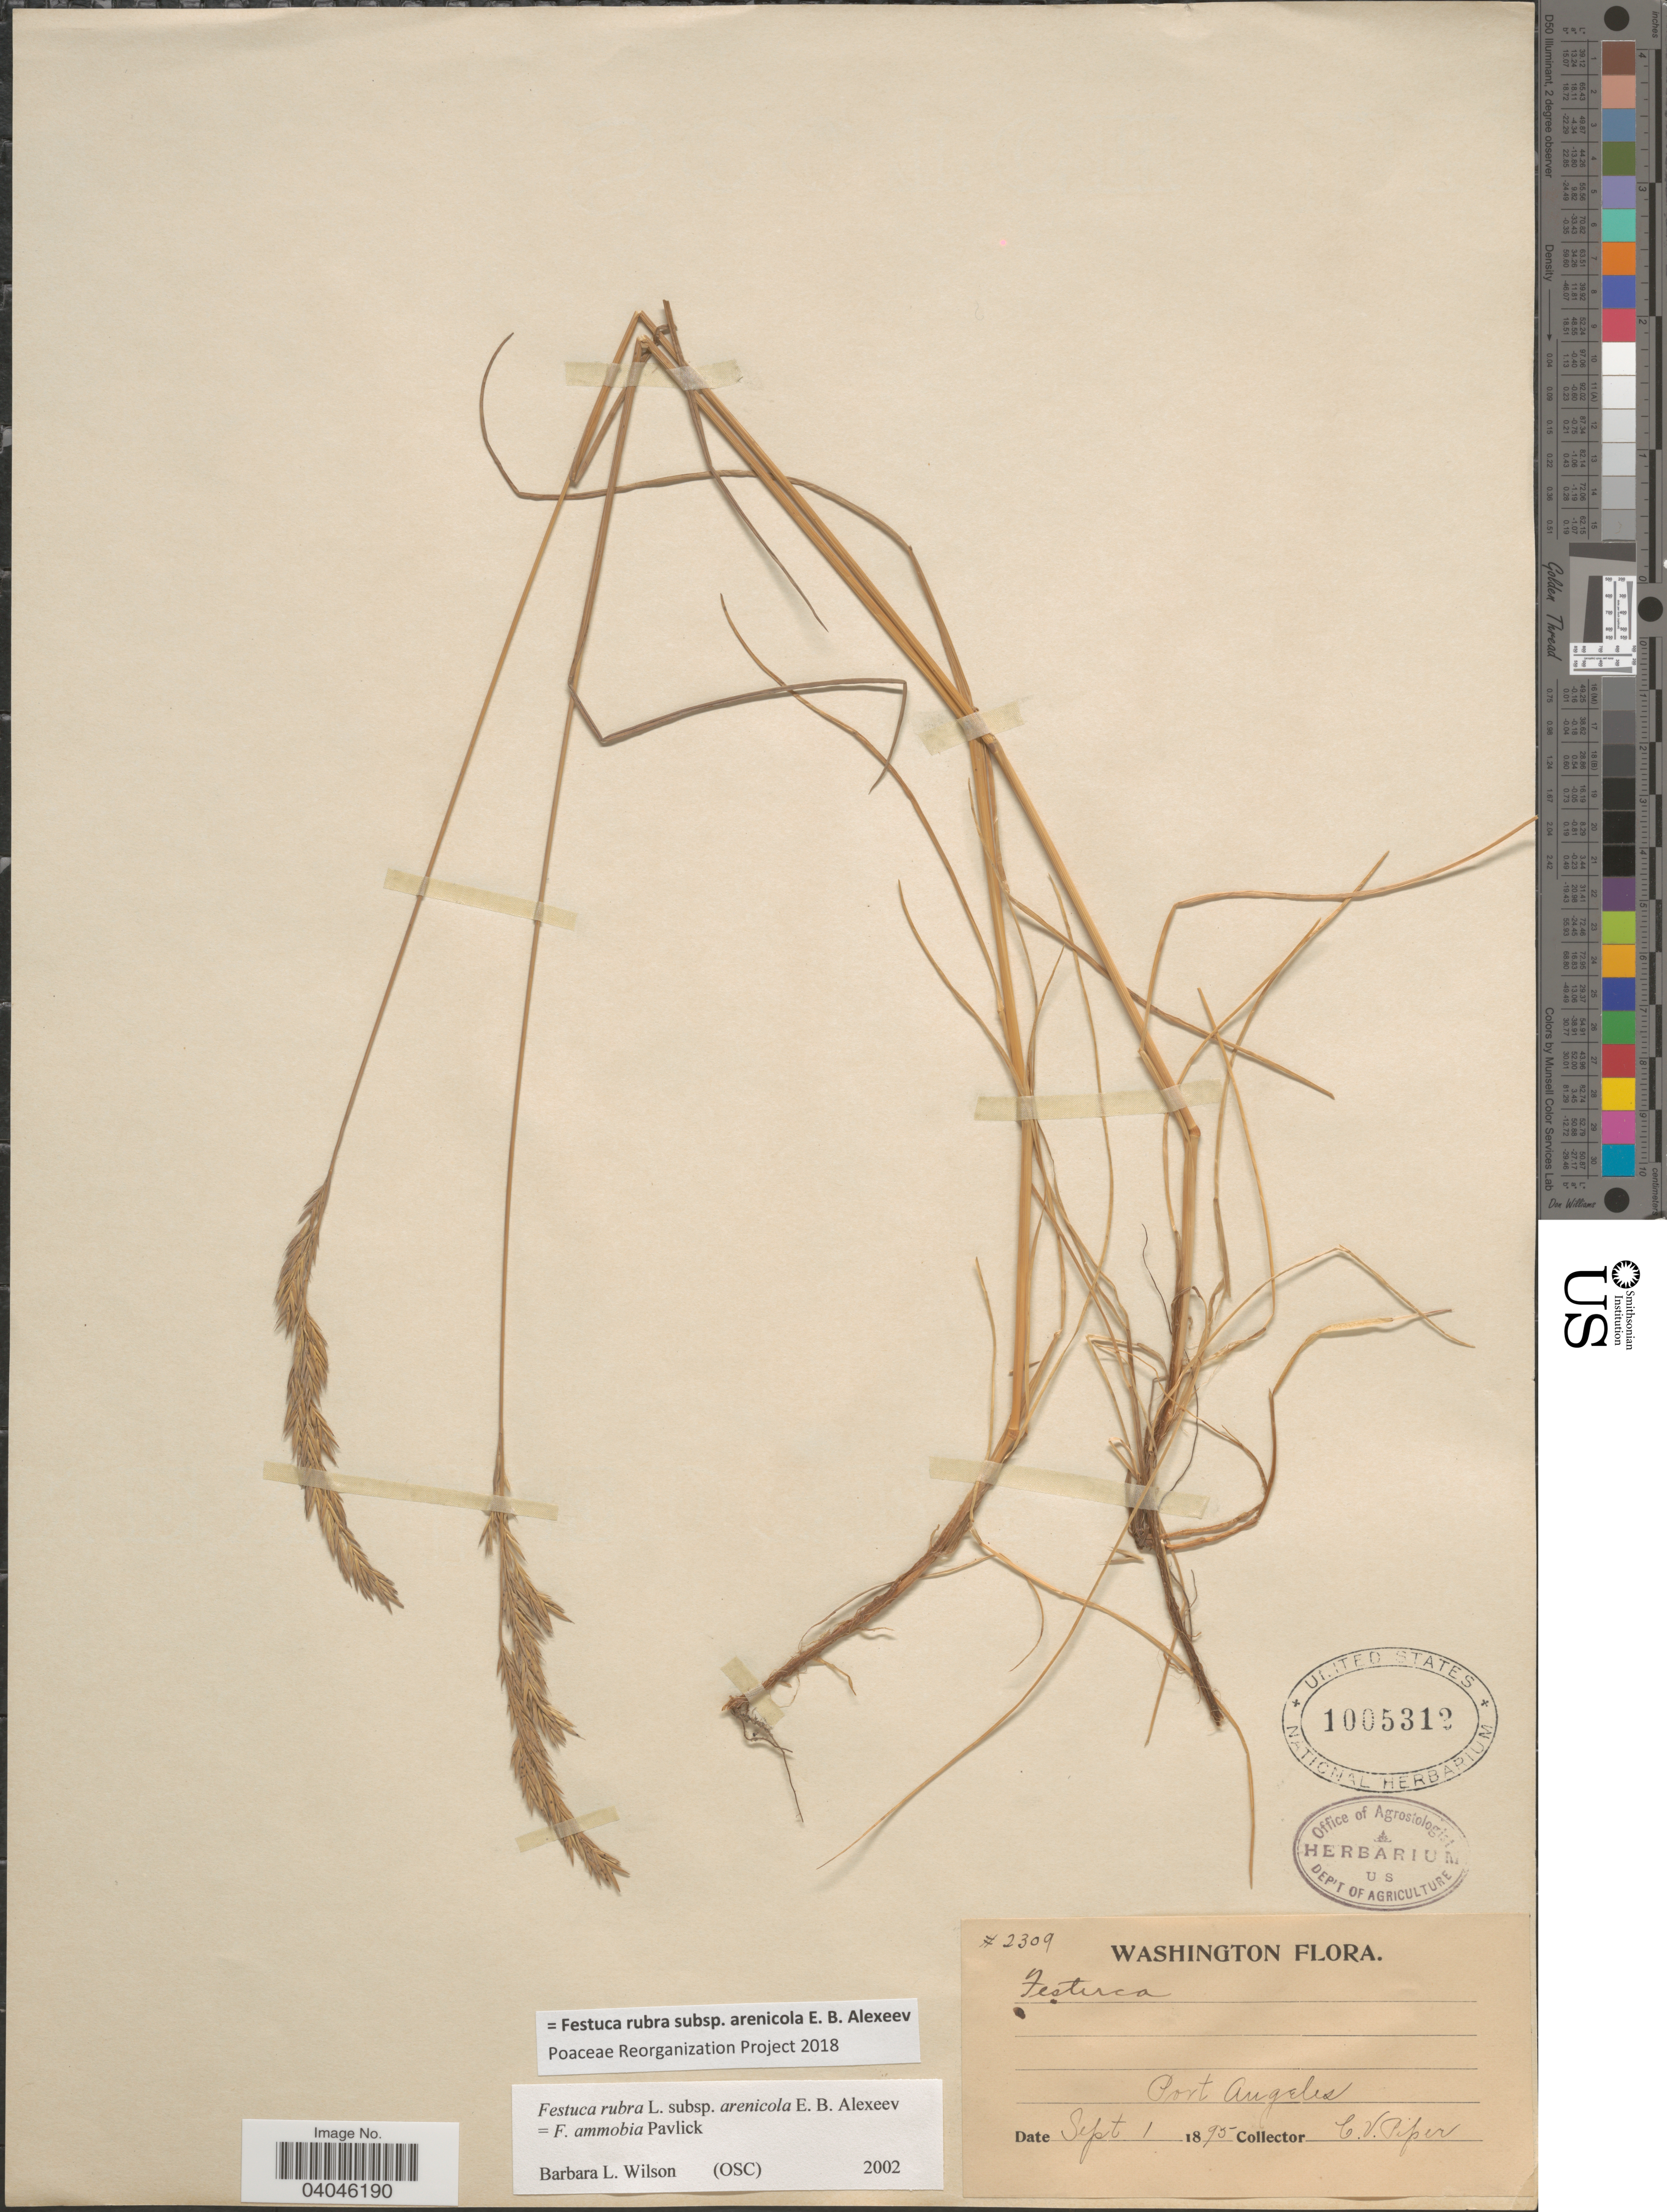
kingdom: Plantae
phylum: Tracheophyta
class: Liliopsida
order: Poales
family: Poaceae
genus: Festuca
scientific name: Festuca rubra subsp. arenicola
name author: E.B. Alexeev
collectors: C. V. Piper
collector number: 2309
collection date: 1895-09-01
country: United States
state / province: Washington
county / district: Clallam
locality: Port Angeles.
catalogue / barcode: US 1005312